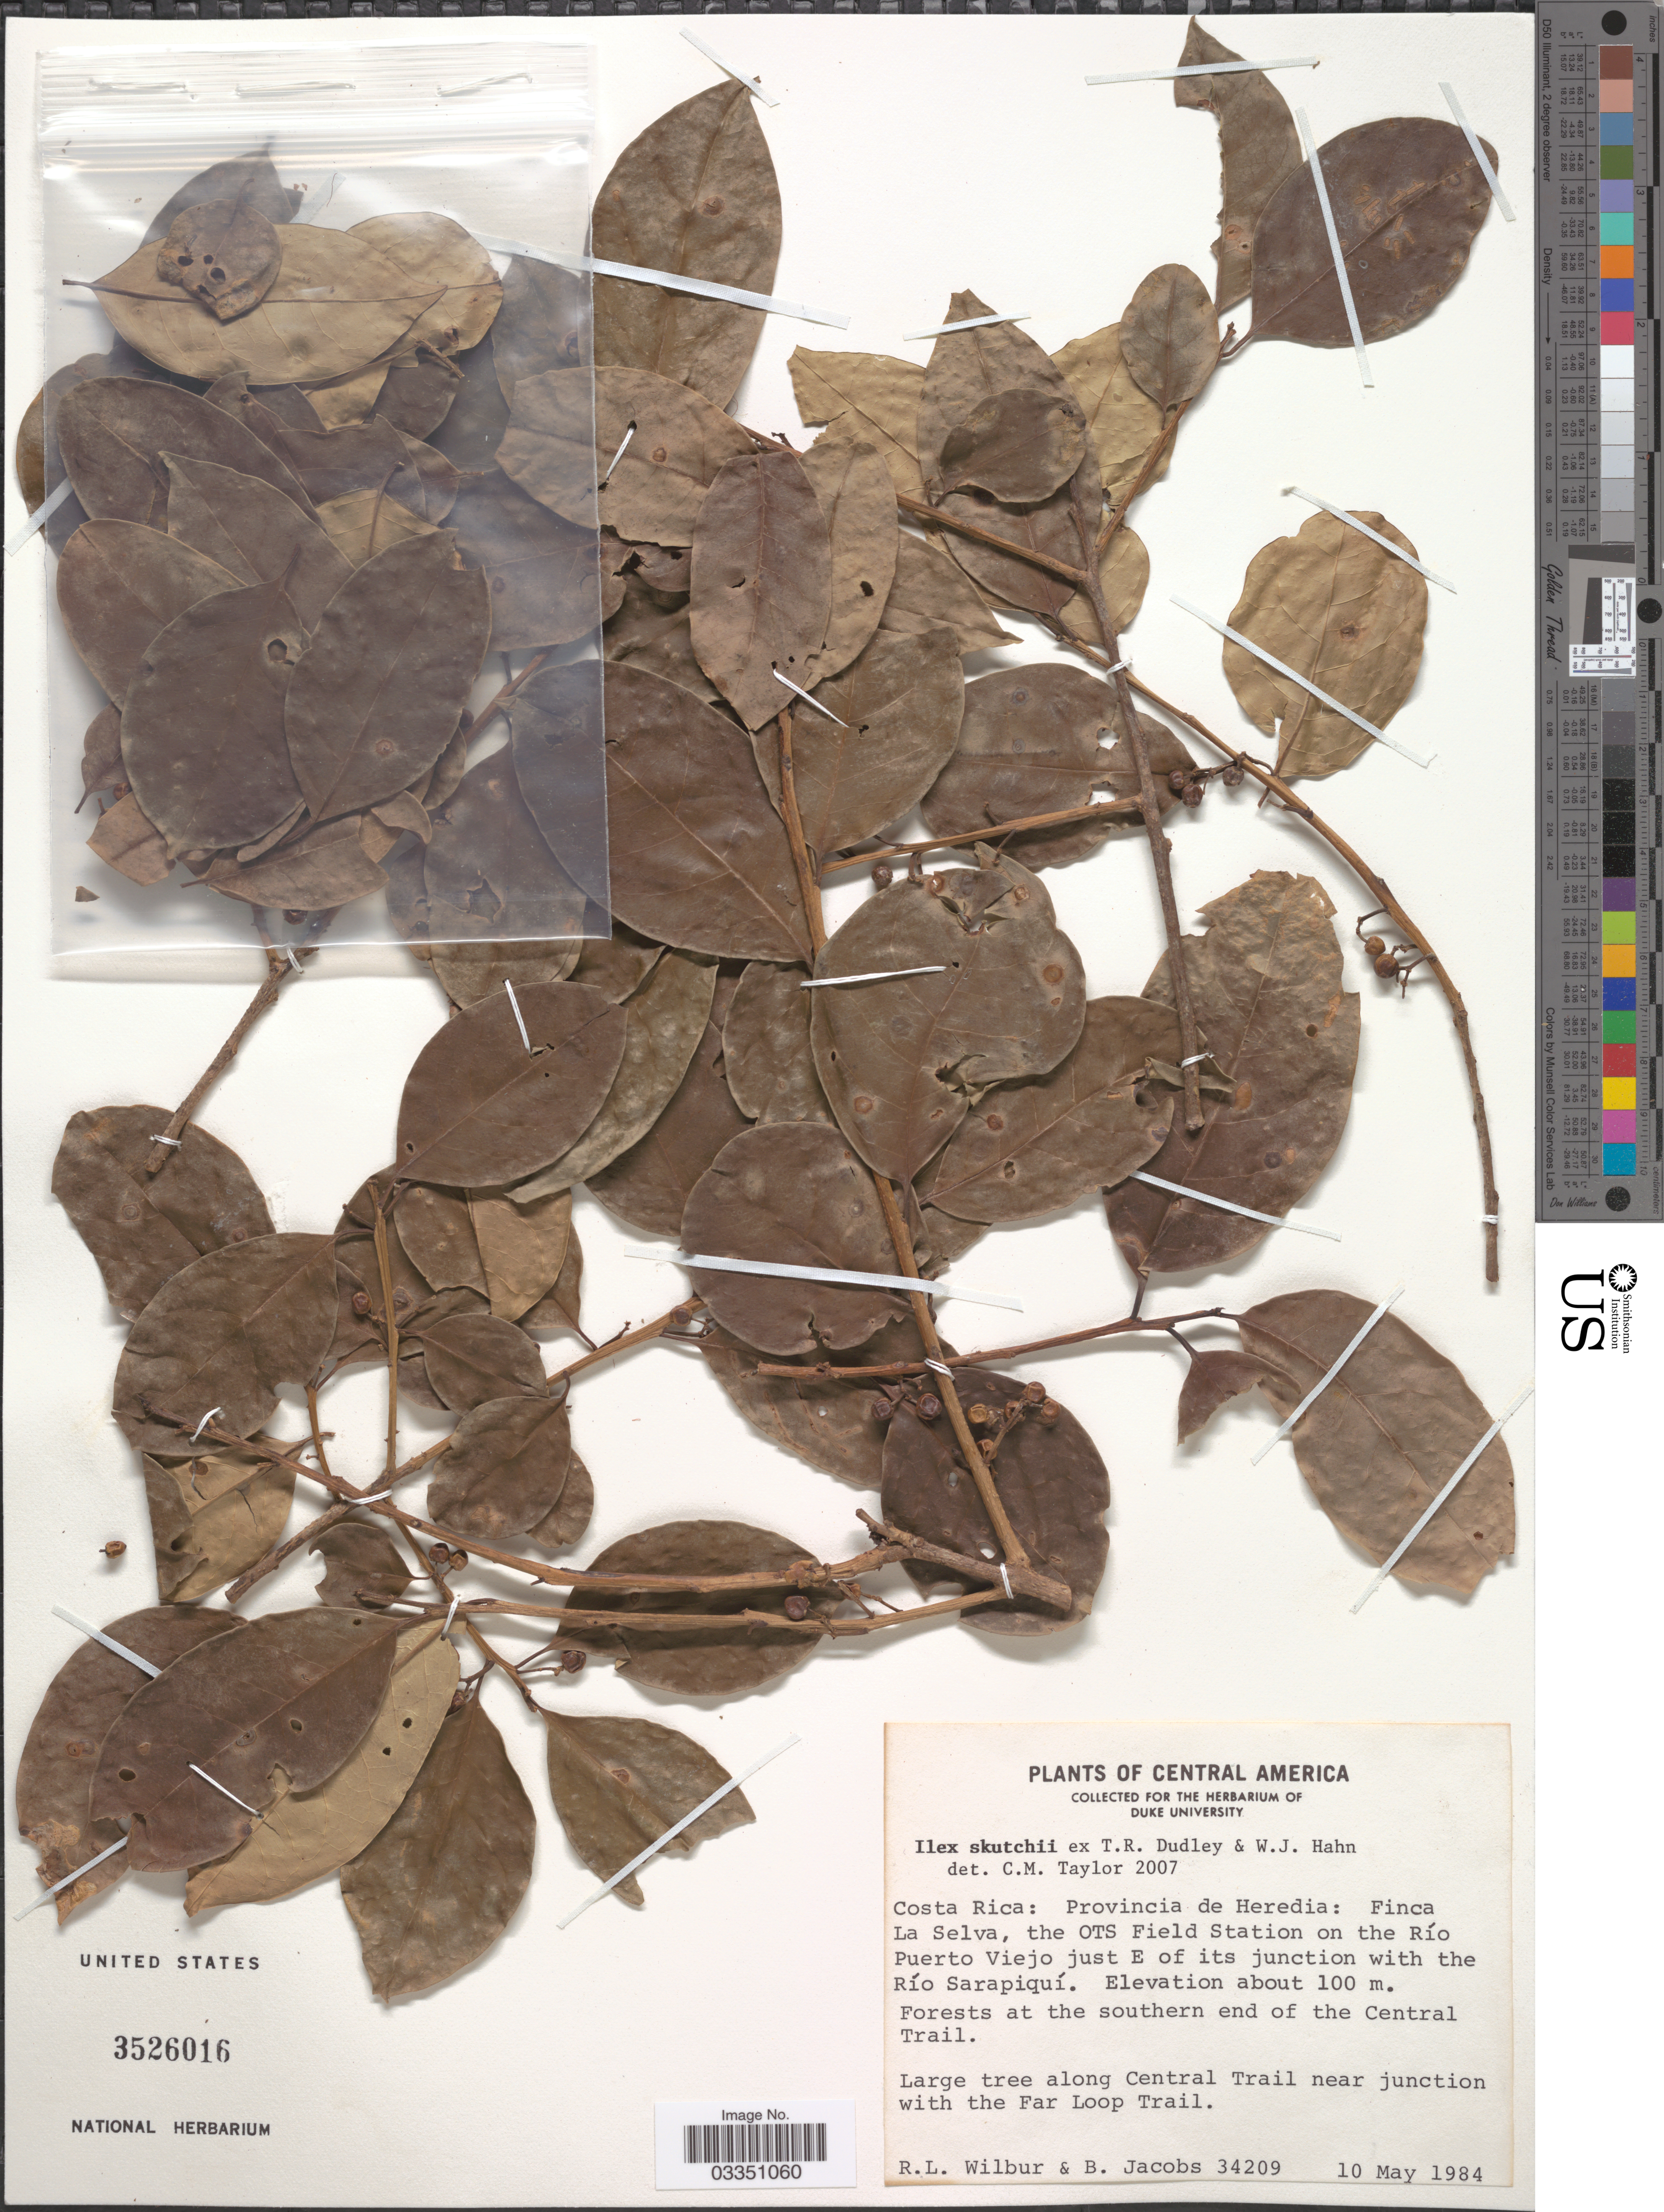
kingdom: Plantae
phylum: Tracheophyta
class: Magnoliopsida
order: Aquifoliales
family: Aquifoliaceae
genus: Ilex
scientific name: Ilex skutchii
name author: Edwin ex T.R. Dudley & W.J. Hahn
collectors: R. L. Wilbur & B. Jacobs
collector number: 34209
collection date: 1984-05-10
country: Costa Rica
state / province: Heredia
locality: Finca La Selva, the OTS Field Station on the Río Puerto Viejo just E of its junction with the Río Sarapiquí. Forests at the southern end of the Central Trail. Large tree along Central Trail near junction with the Far Loop Trail.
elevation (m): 100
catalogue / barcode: US 3526016